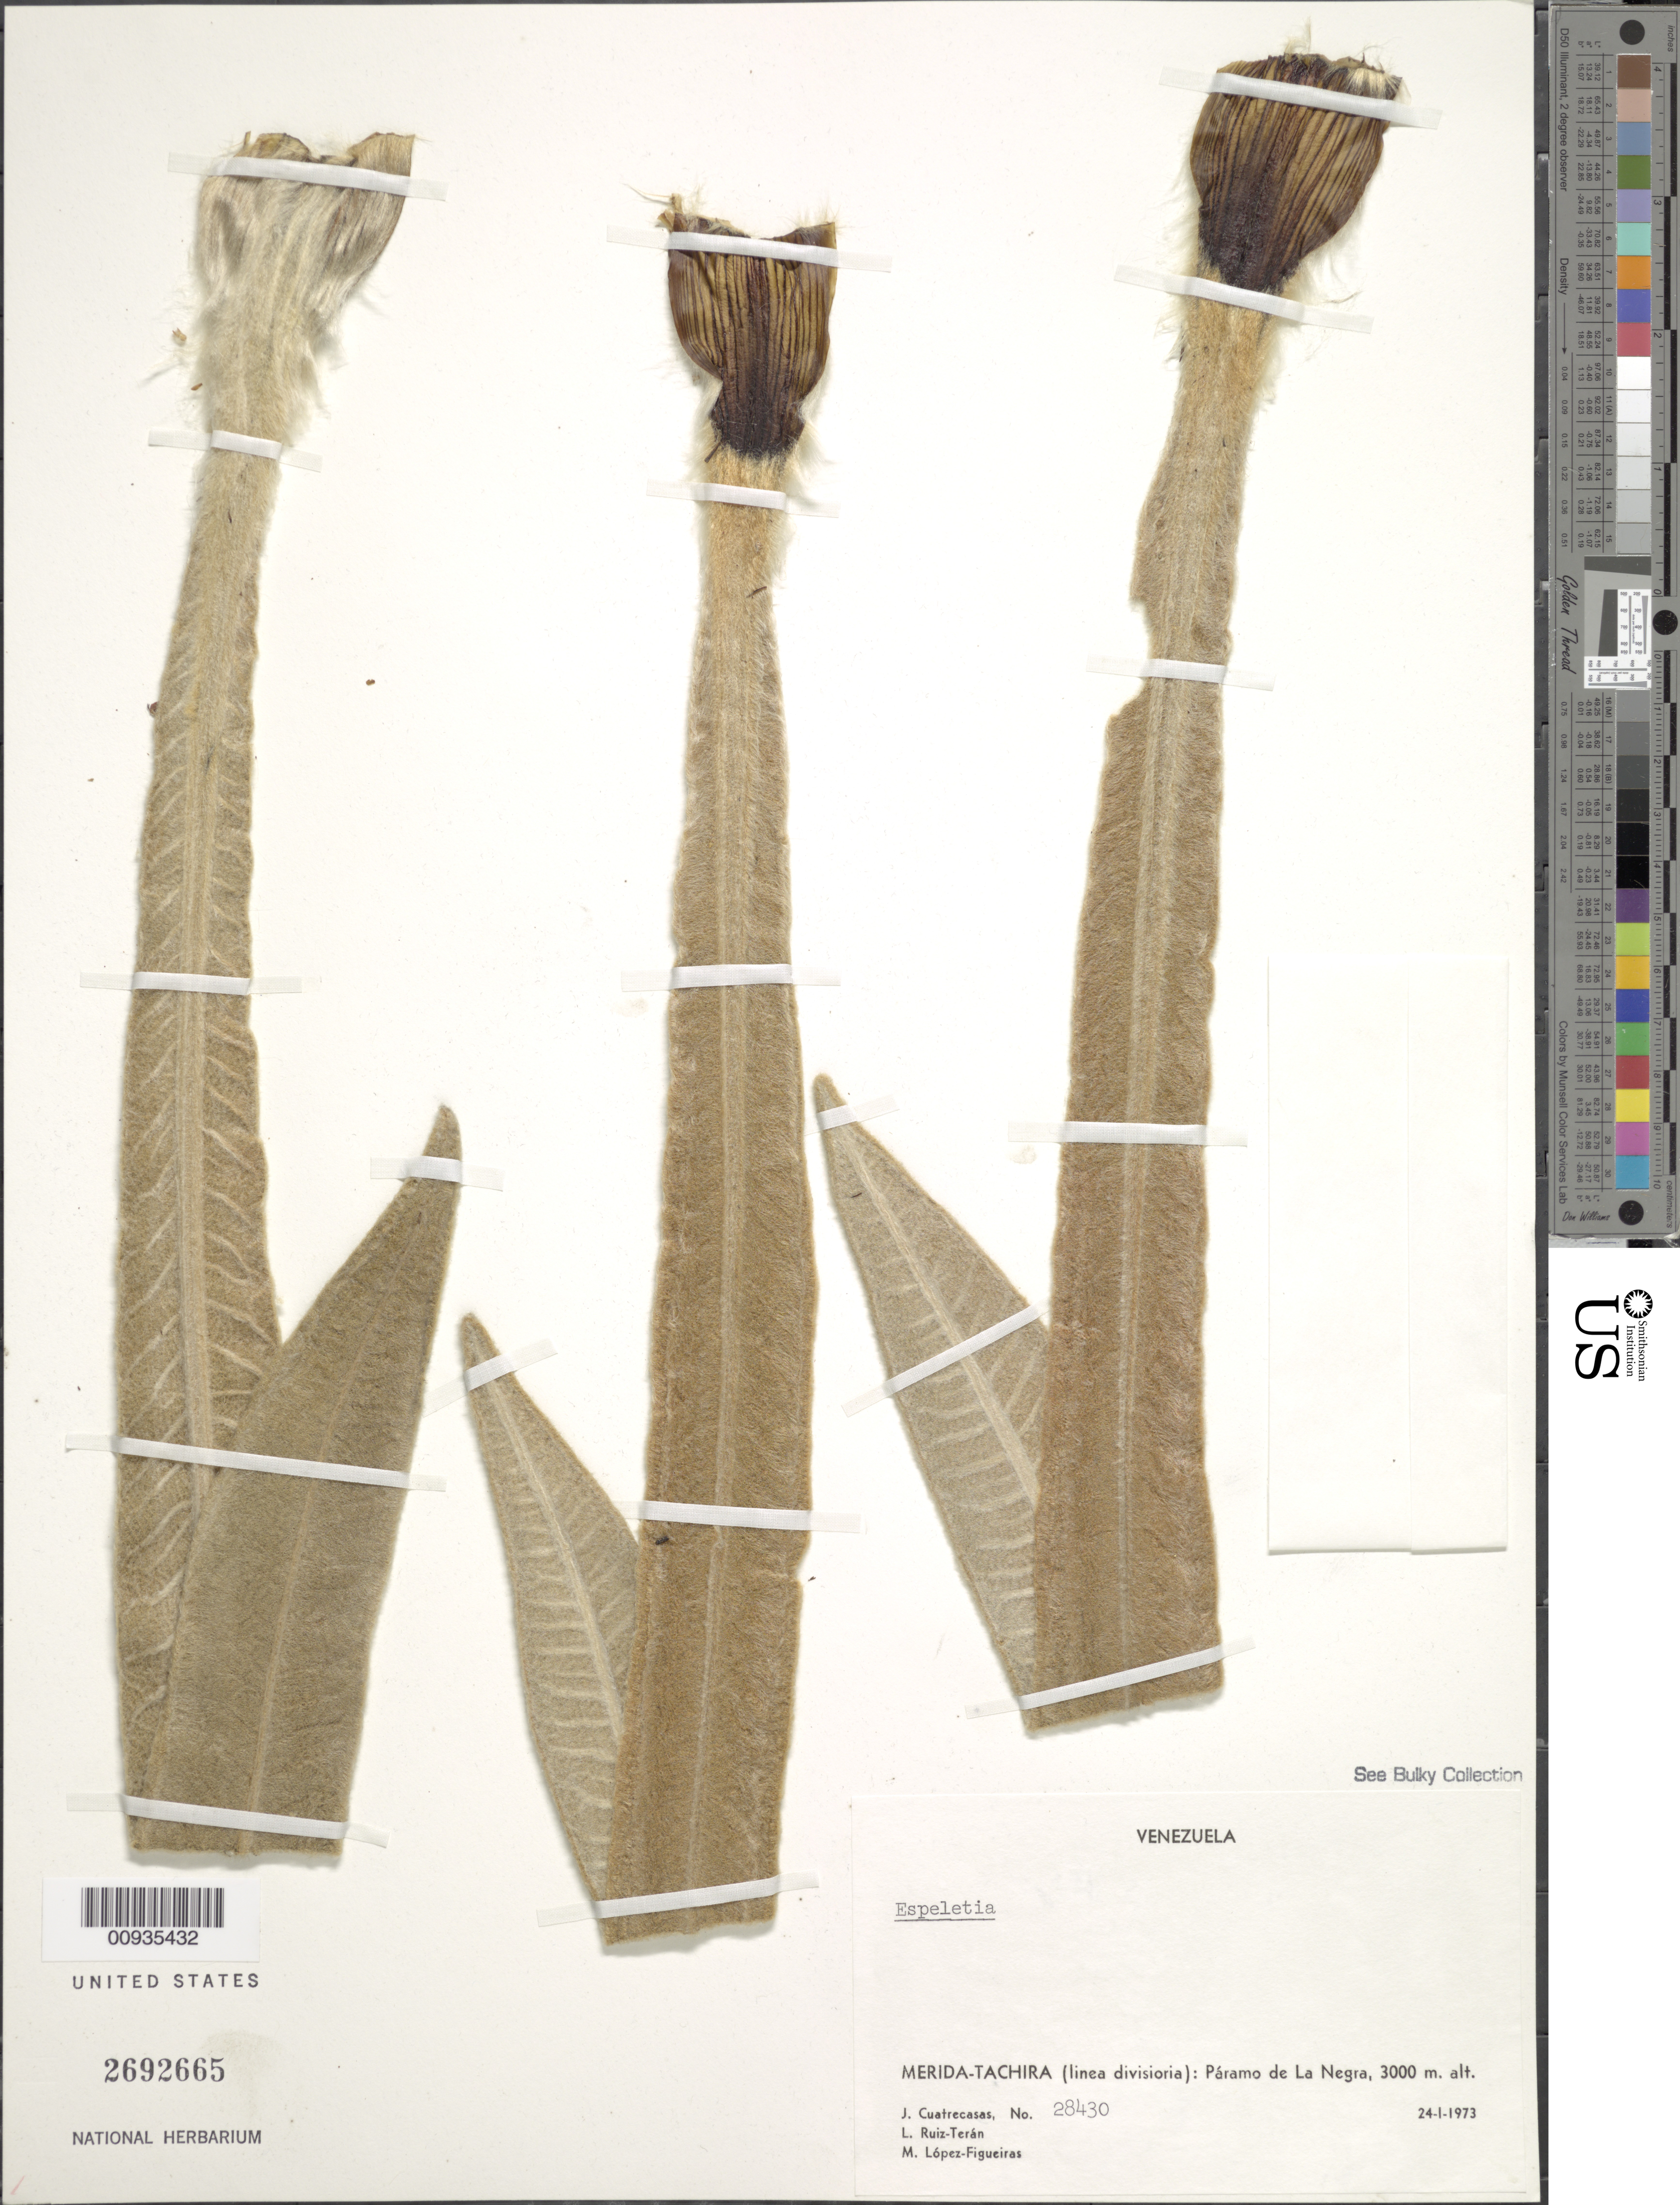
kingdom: Plantae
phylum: Tracheophyta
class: Magnoliopsida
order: Asterales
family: Asteraceae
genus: Coespeletia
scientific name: Coespeletia thyrsiformis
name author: (A.C. Sm.) Cuatrec.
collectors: J. Cuatrecasas, L. E. Ruíz-Terán & M. López Figueiras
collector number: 28430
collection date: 1973-01-24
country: Venezuela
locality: Merida-Tachira (linea divisioria): Paramo de La Negra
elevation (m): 3000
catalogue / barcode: US 2692665